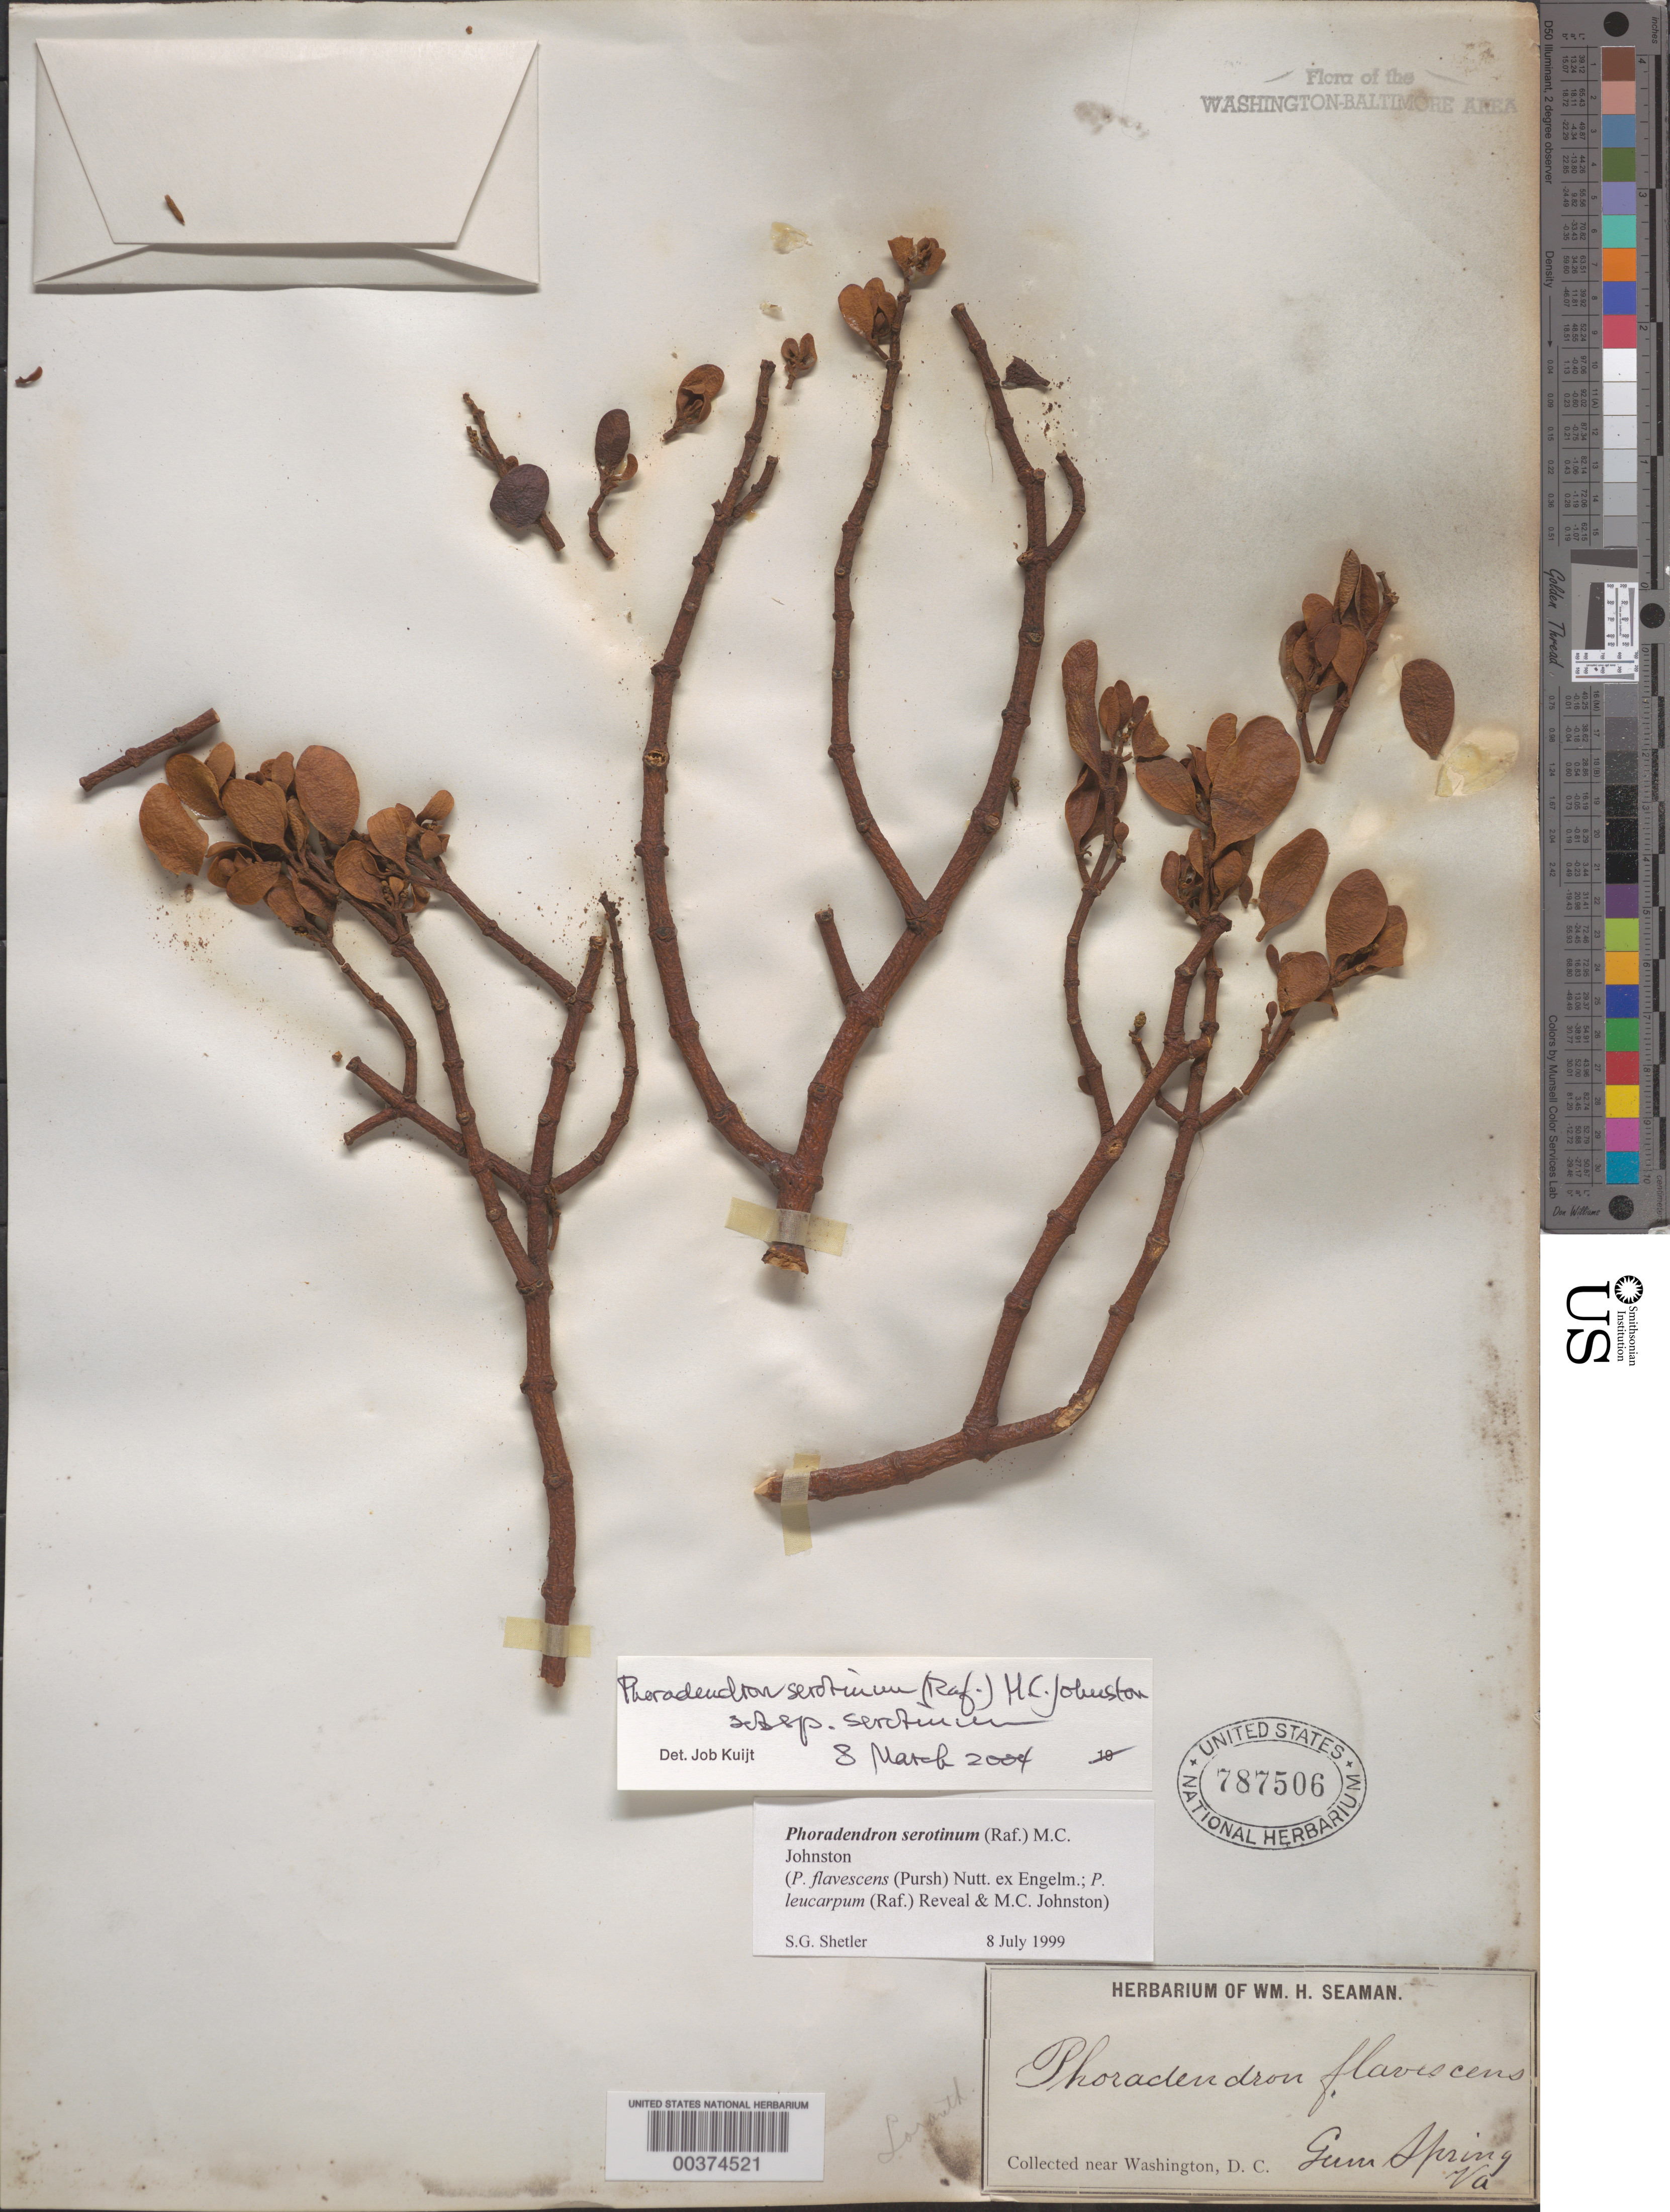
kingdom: Plantae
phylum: Tracheophyta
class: Magnoliopsida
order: Santalales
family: Viscaceae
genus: Phoradendron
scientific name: Phoradendron serotinum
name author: (Raf.) M.C. Johnst.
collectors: W. Seaman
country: United States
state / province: Virginia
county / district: Fairfax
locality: Gum Spring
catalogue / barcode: US 787506